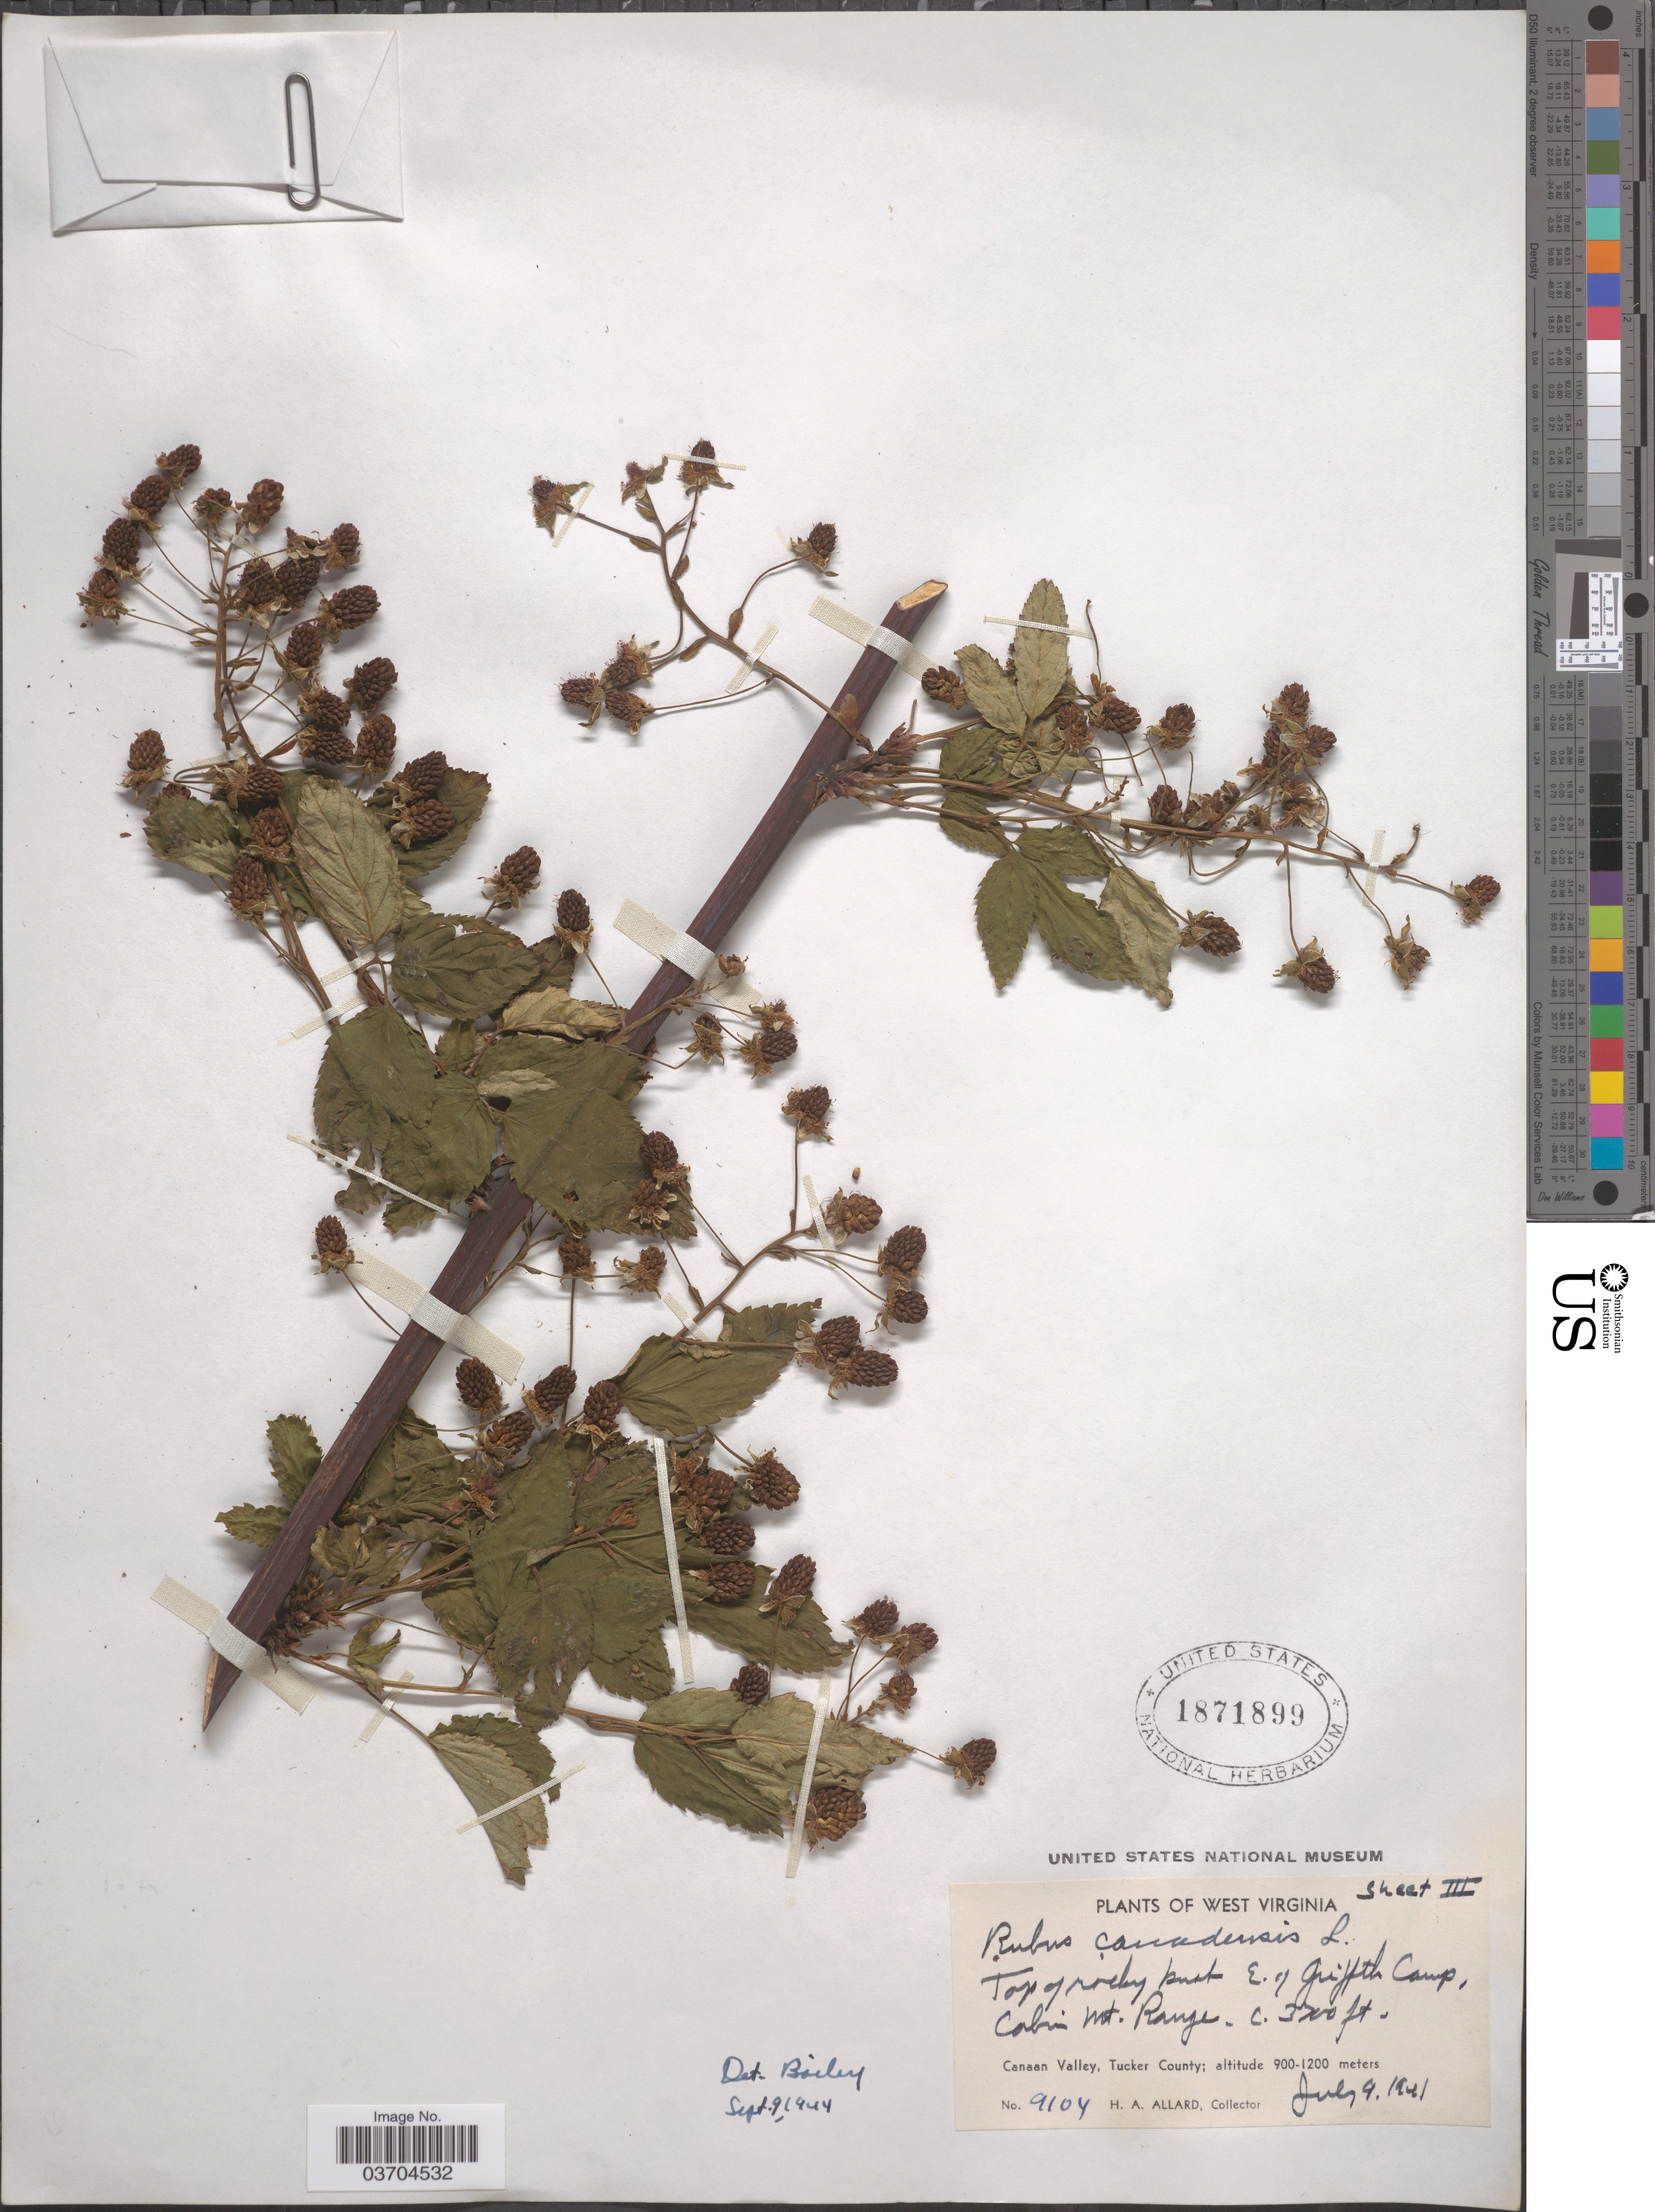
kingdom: Plantae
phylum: Tracheophyta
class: Magnoliopsida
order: Rosales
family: Rosaceae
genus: Rubus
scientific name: Rubus canadensis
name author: L.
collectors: H. A. Allard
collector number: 9104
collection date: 1941-07-09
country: United States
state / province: West Virginia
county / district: Tucker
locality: Top of rocky knob E. of Griffth Camp., Cabin Mt. Range. Canaan Valley, Tucker County.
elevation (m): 1128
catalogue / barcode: US 1871899